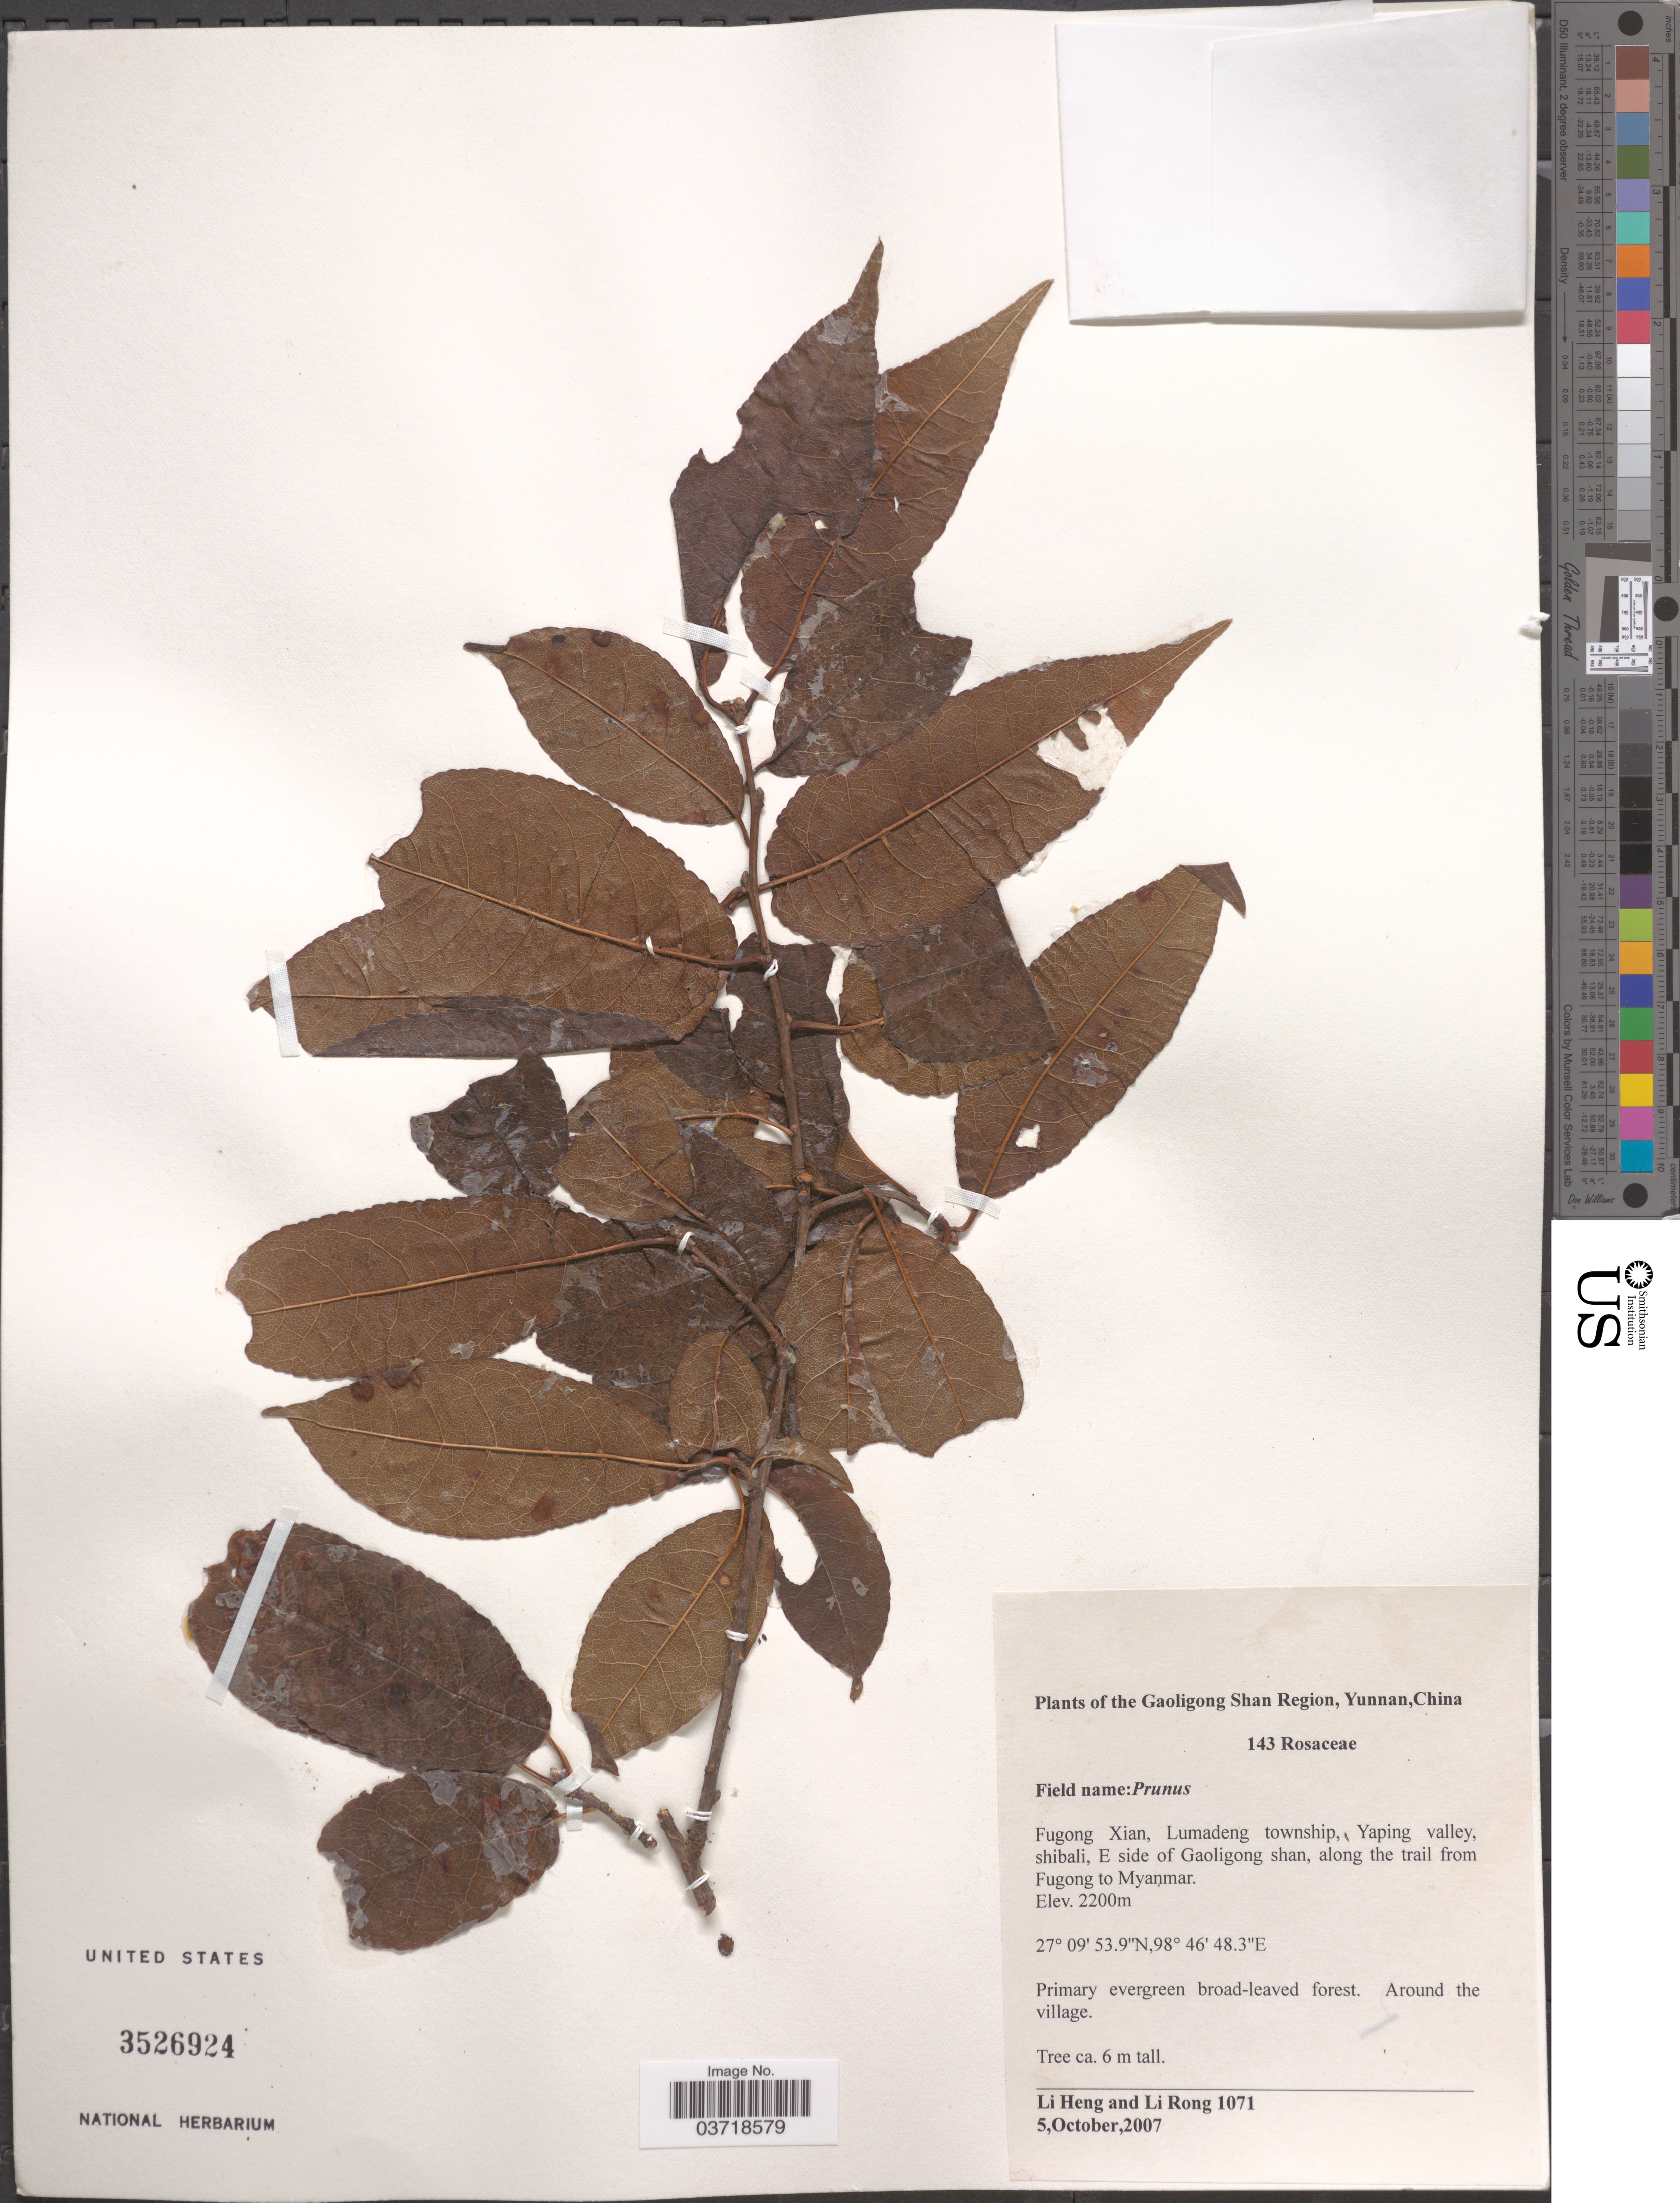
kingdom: Plantae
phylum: Tracheophyta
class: Magnoliopsida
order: Rosales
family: Rosaceae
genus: Prunus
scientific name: Prunus sp.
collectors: L. Heng & R. Li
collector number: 1071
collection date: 2007-10-05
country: China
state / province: Yunnan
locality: The Gaoligong Shan Region. Fugong Xian, Lumadeng township, Yaping valley, shibali, E side of Gaoligong shan, along the trail from Fugong to Myanmar.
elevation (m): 2200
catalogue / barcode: US 3526924